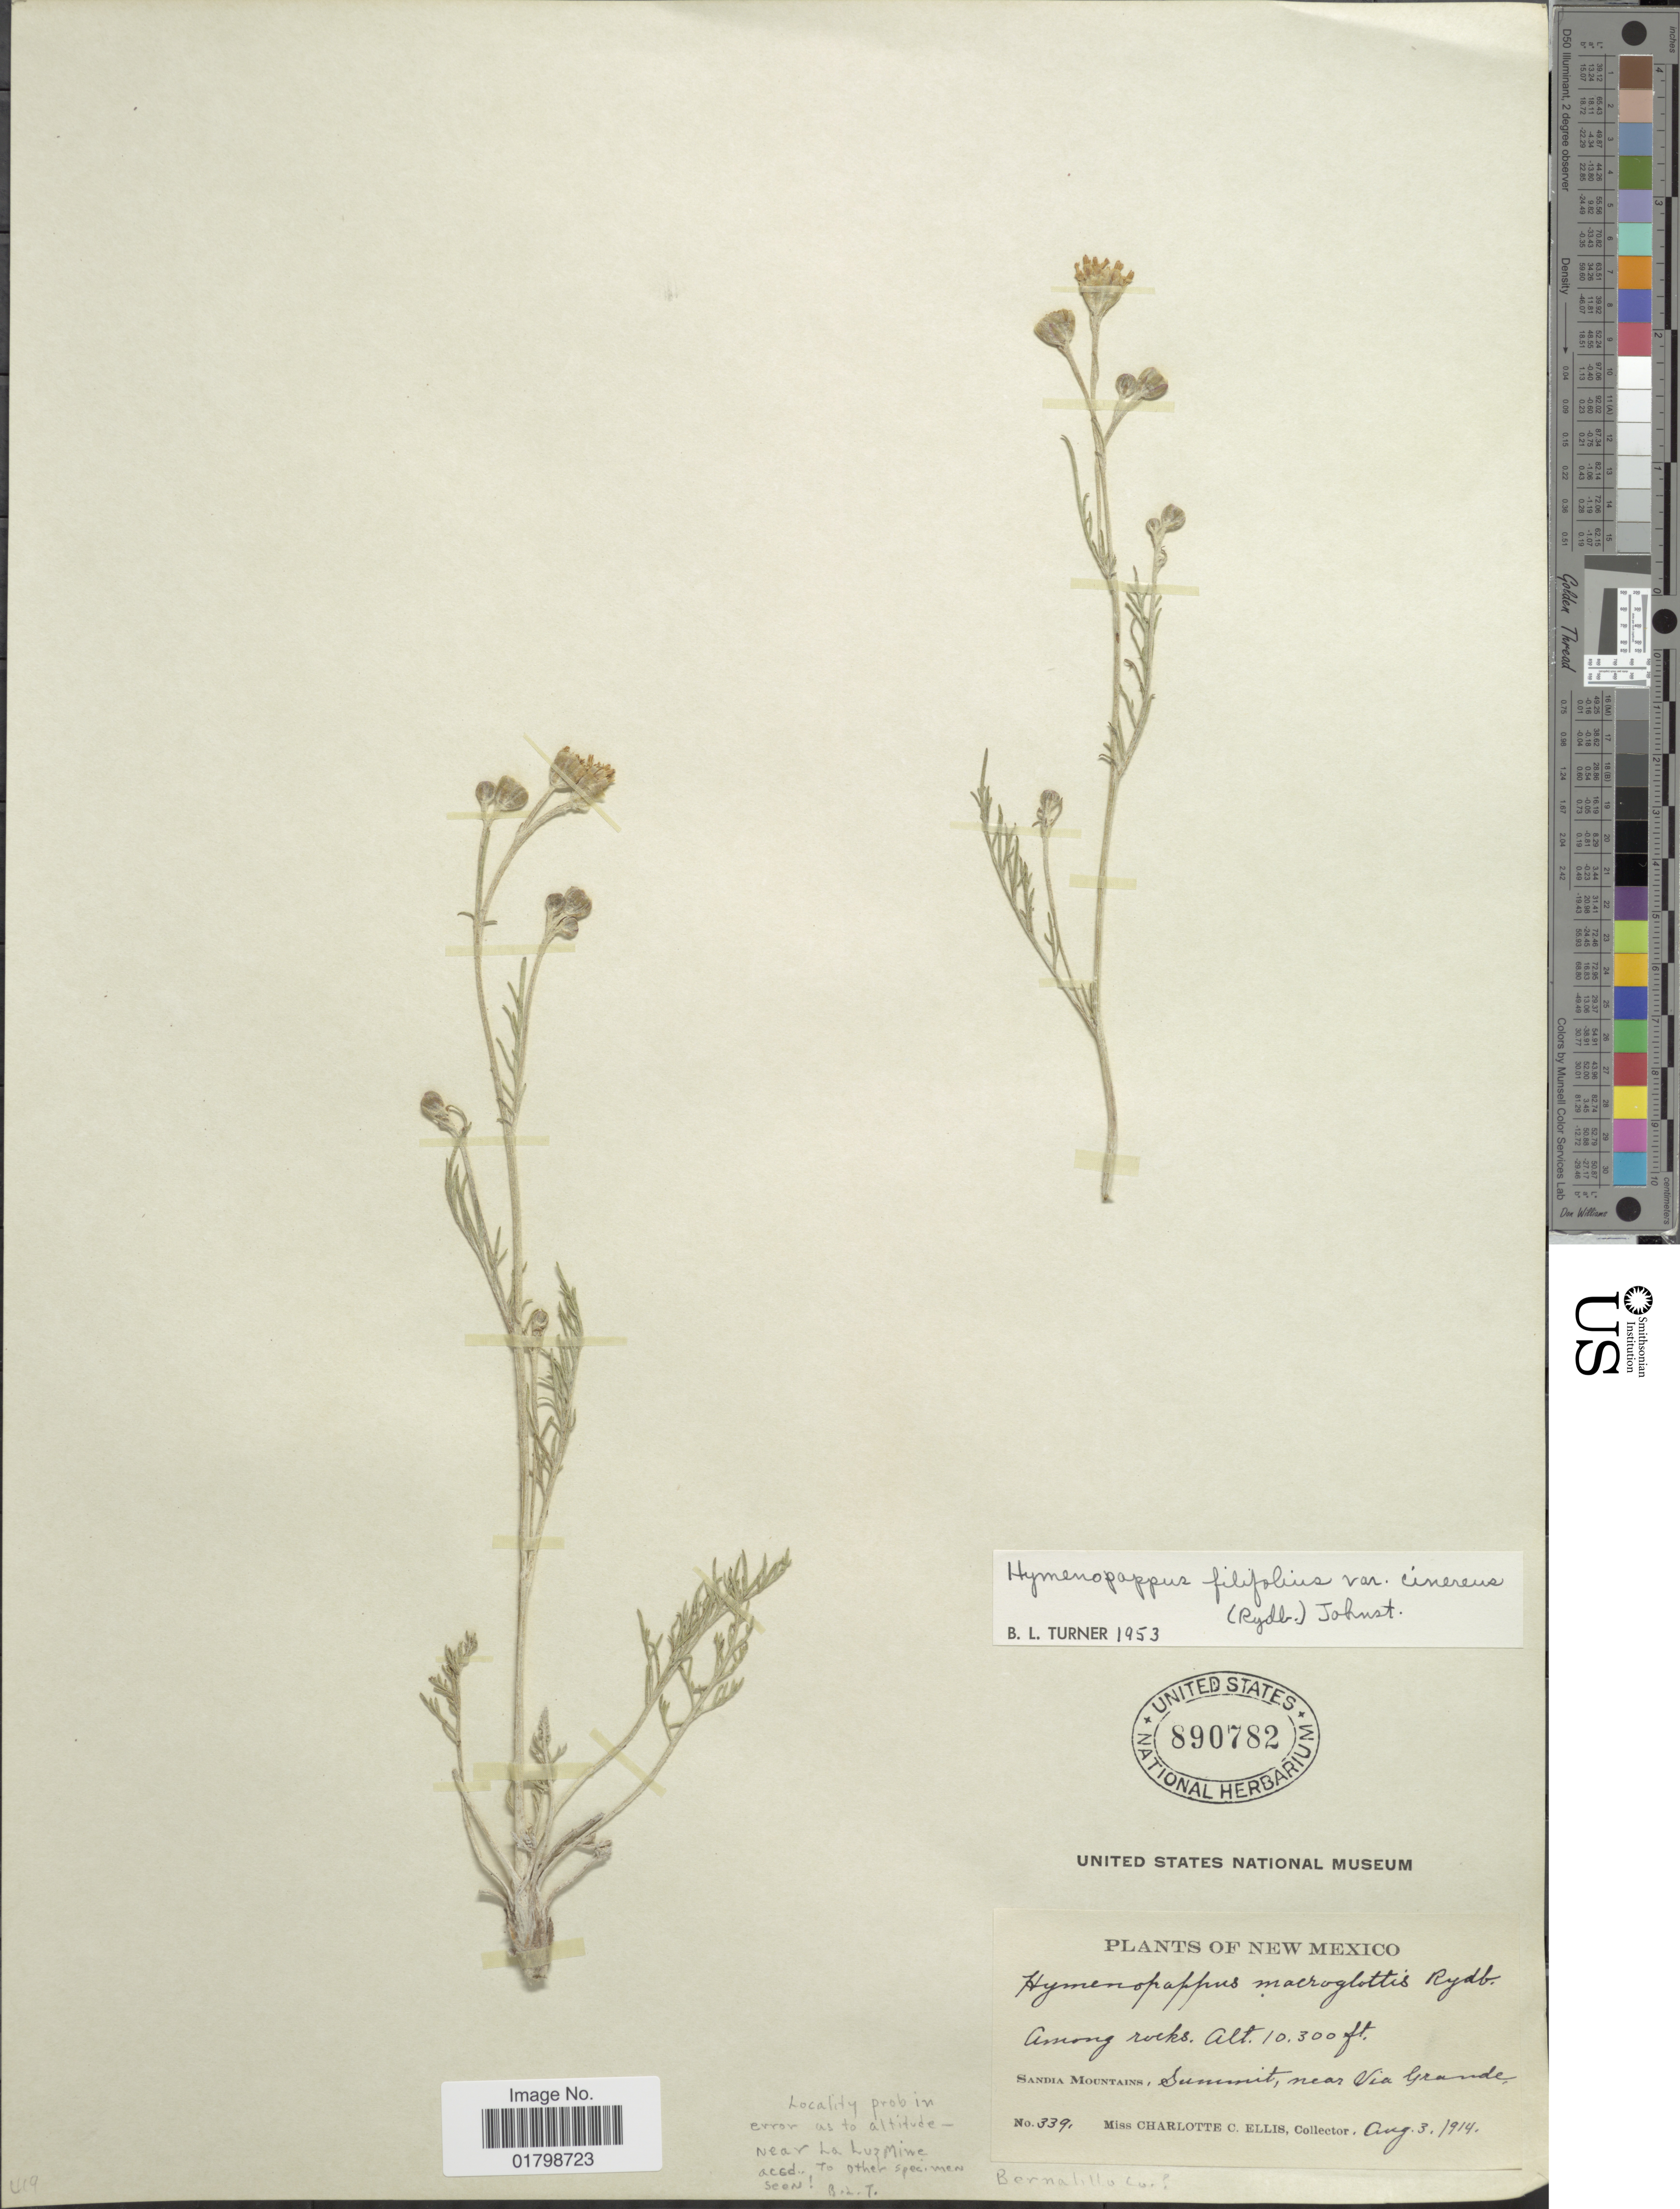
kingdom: Plantae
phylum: Tracheophyta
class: Magnoliopsida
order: Asterales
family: Asteraceae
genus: Hymenopappus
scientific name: Hymenopappus filifolius var. cinereus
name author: (Rydb.) I.M. Johnst.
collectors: C. C. Ellis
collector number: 339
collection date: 1914-08-03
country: United States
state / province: New Mexico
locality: Sandia Mountains, Summit, near Via Grande, Bernalillo Co.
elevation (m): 3139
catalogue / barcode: US 890782